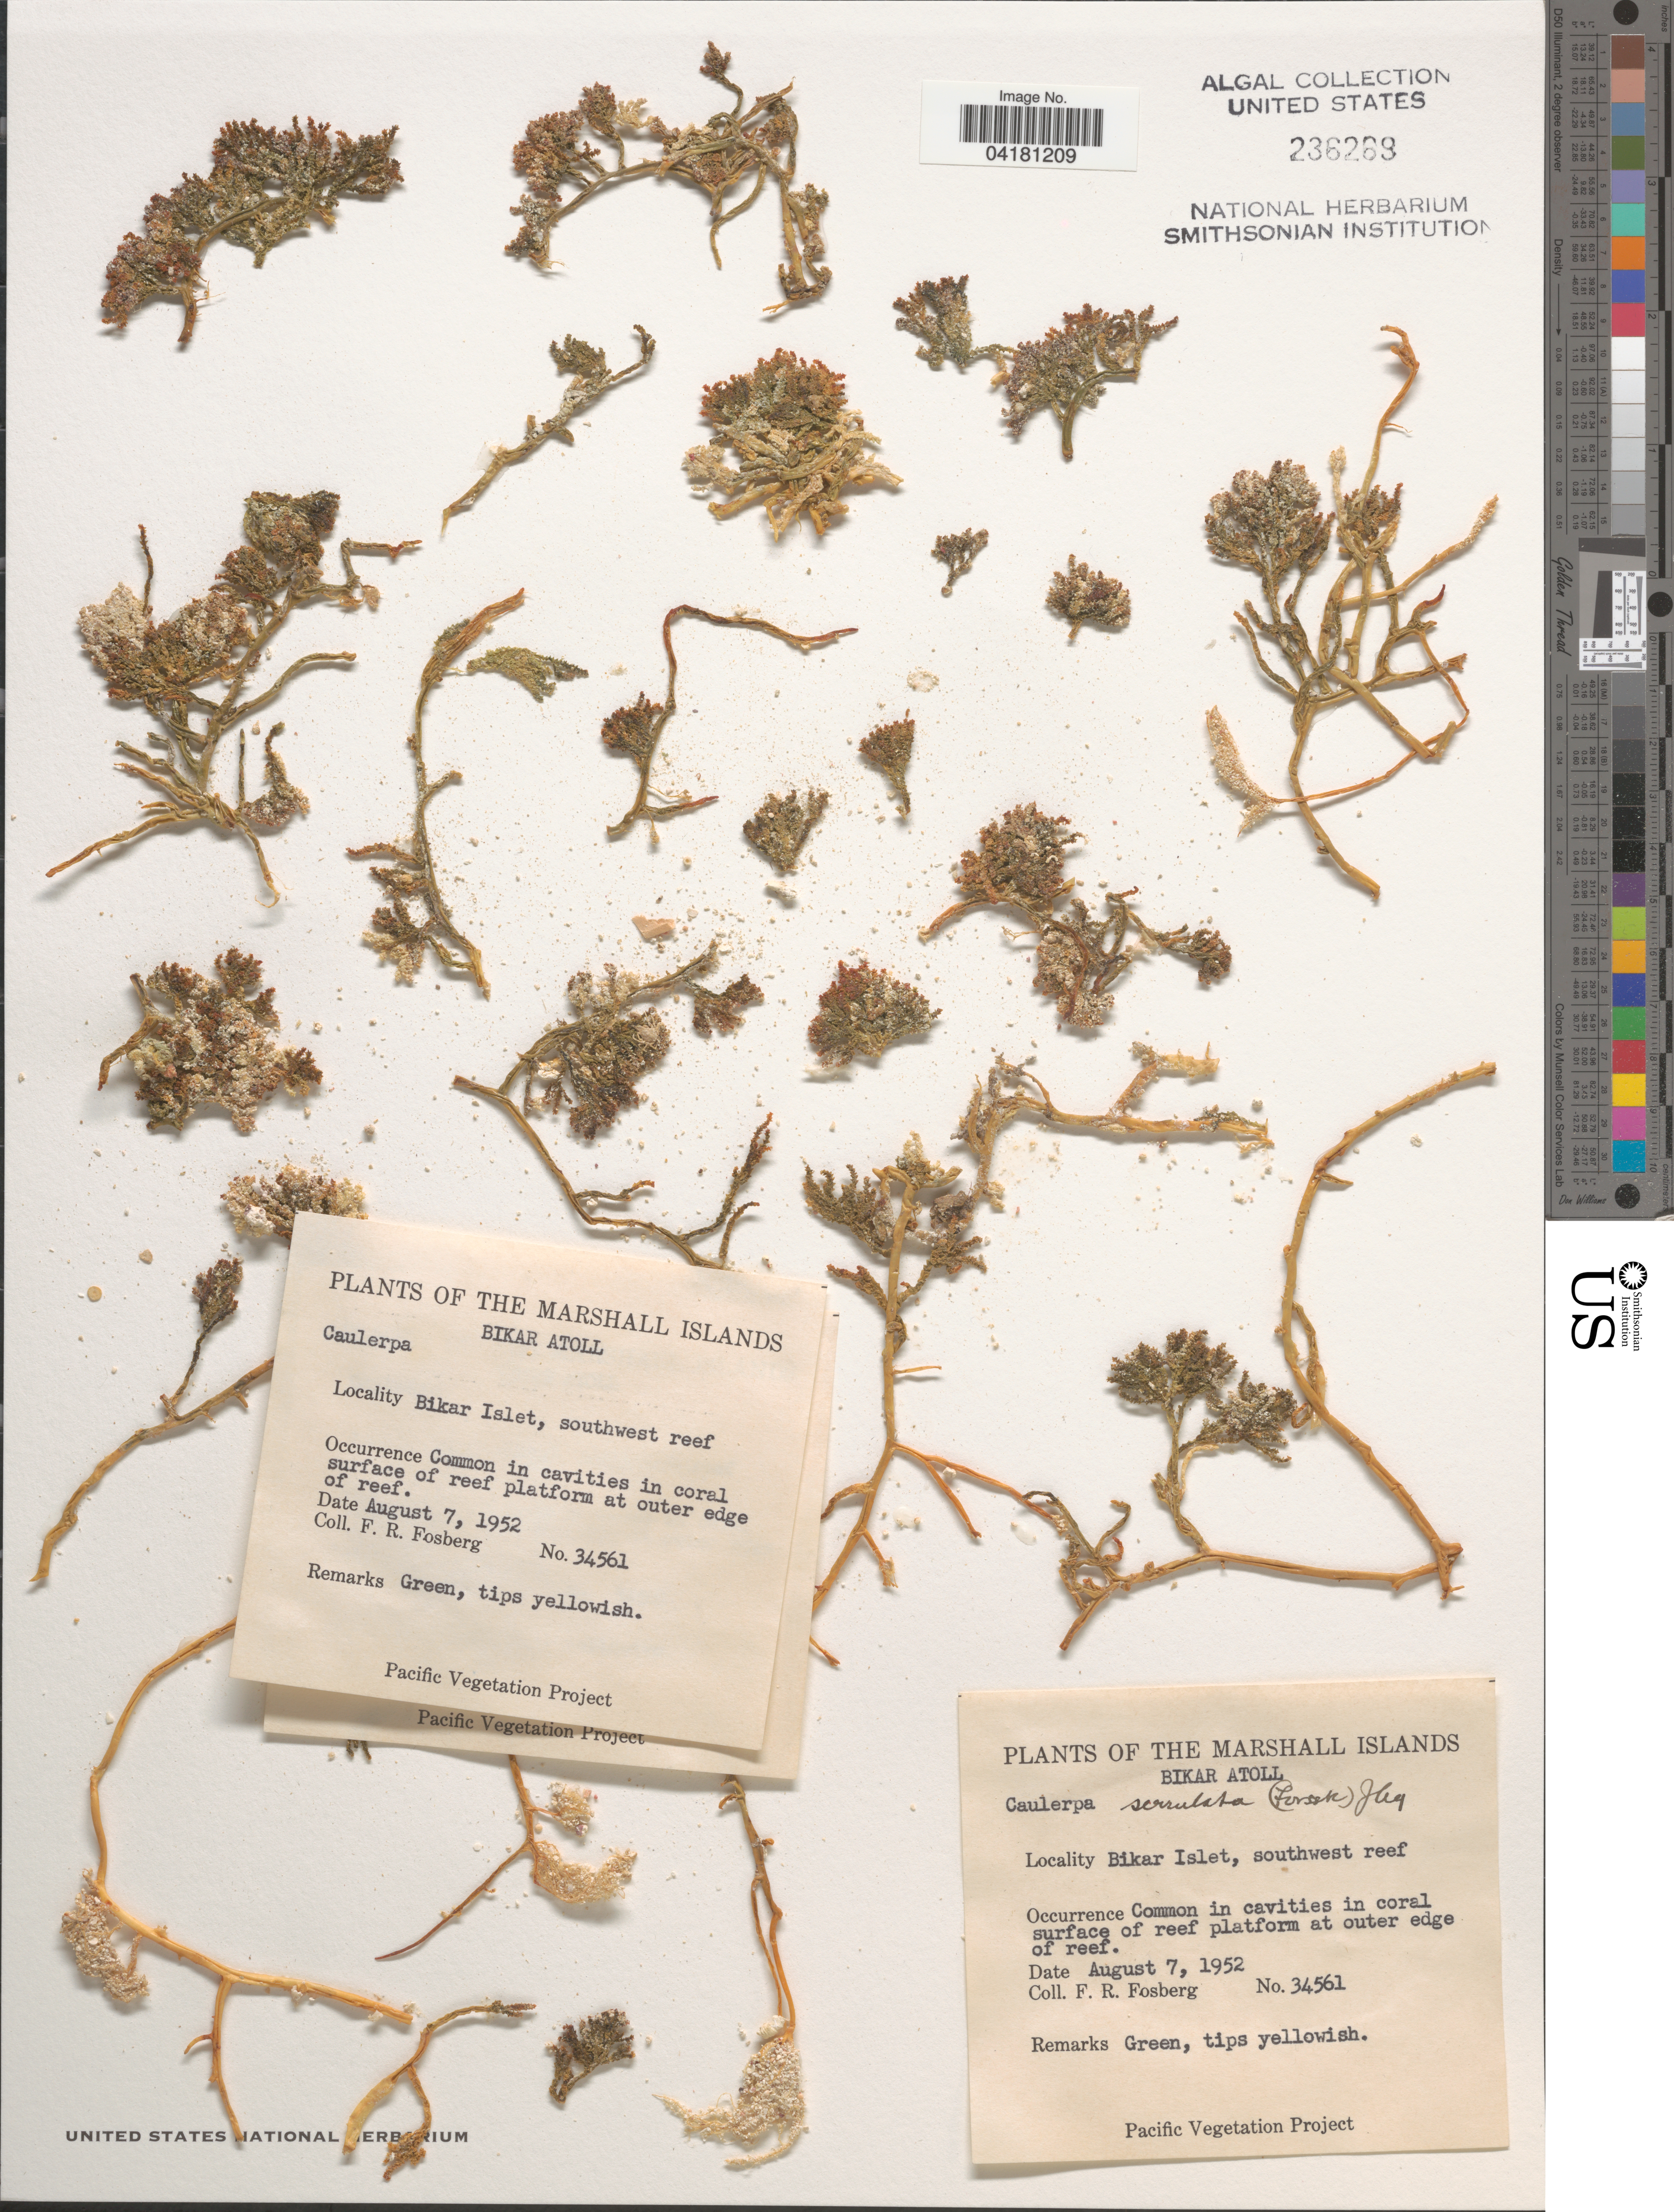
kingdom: Plantae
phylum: Chlorophyta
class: Ulvophyceae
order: Bryopsidales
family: Caulerpaceae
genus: Caulerpa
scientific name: Caulerpa serrulata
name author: (Forssk.) J. Agardh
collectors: F. R. Fosberg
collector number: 34561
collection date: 1952-08-07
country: Marshall Islands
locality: Bikar Atoll. Bikar Islet, southwest reef.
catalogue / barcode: US 236269